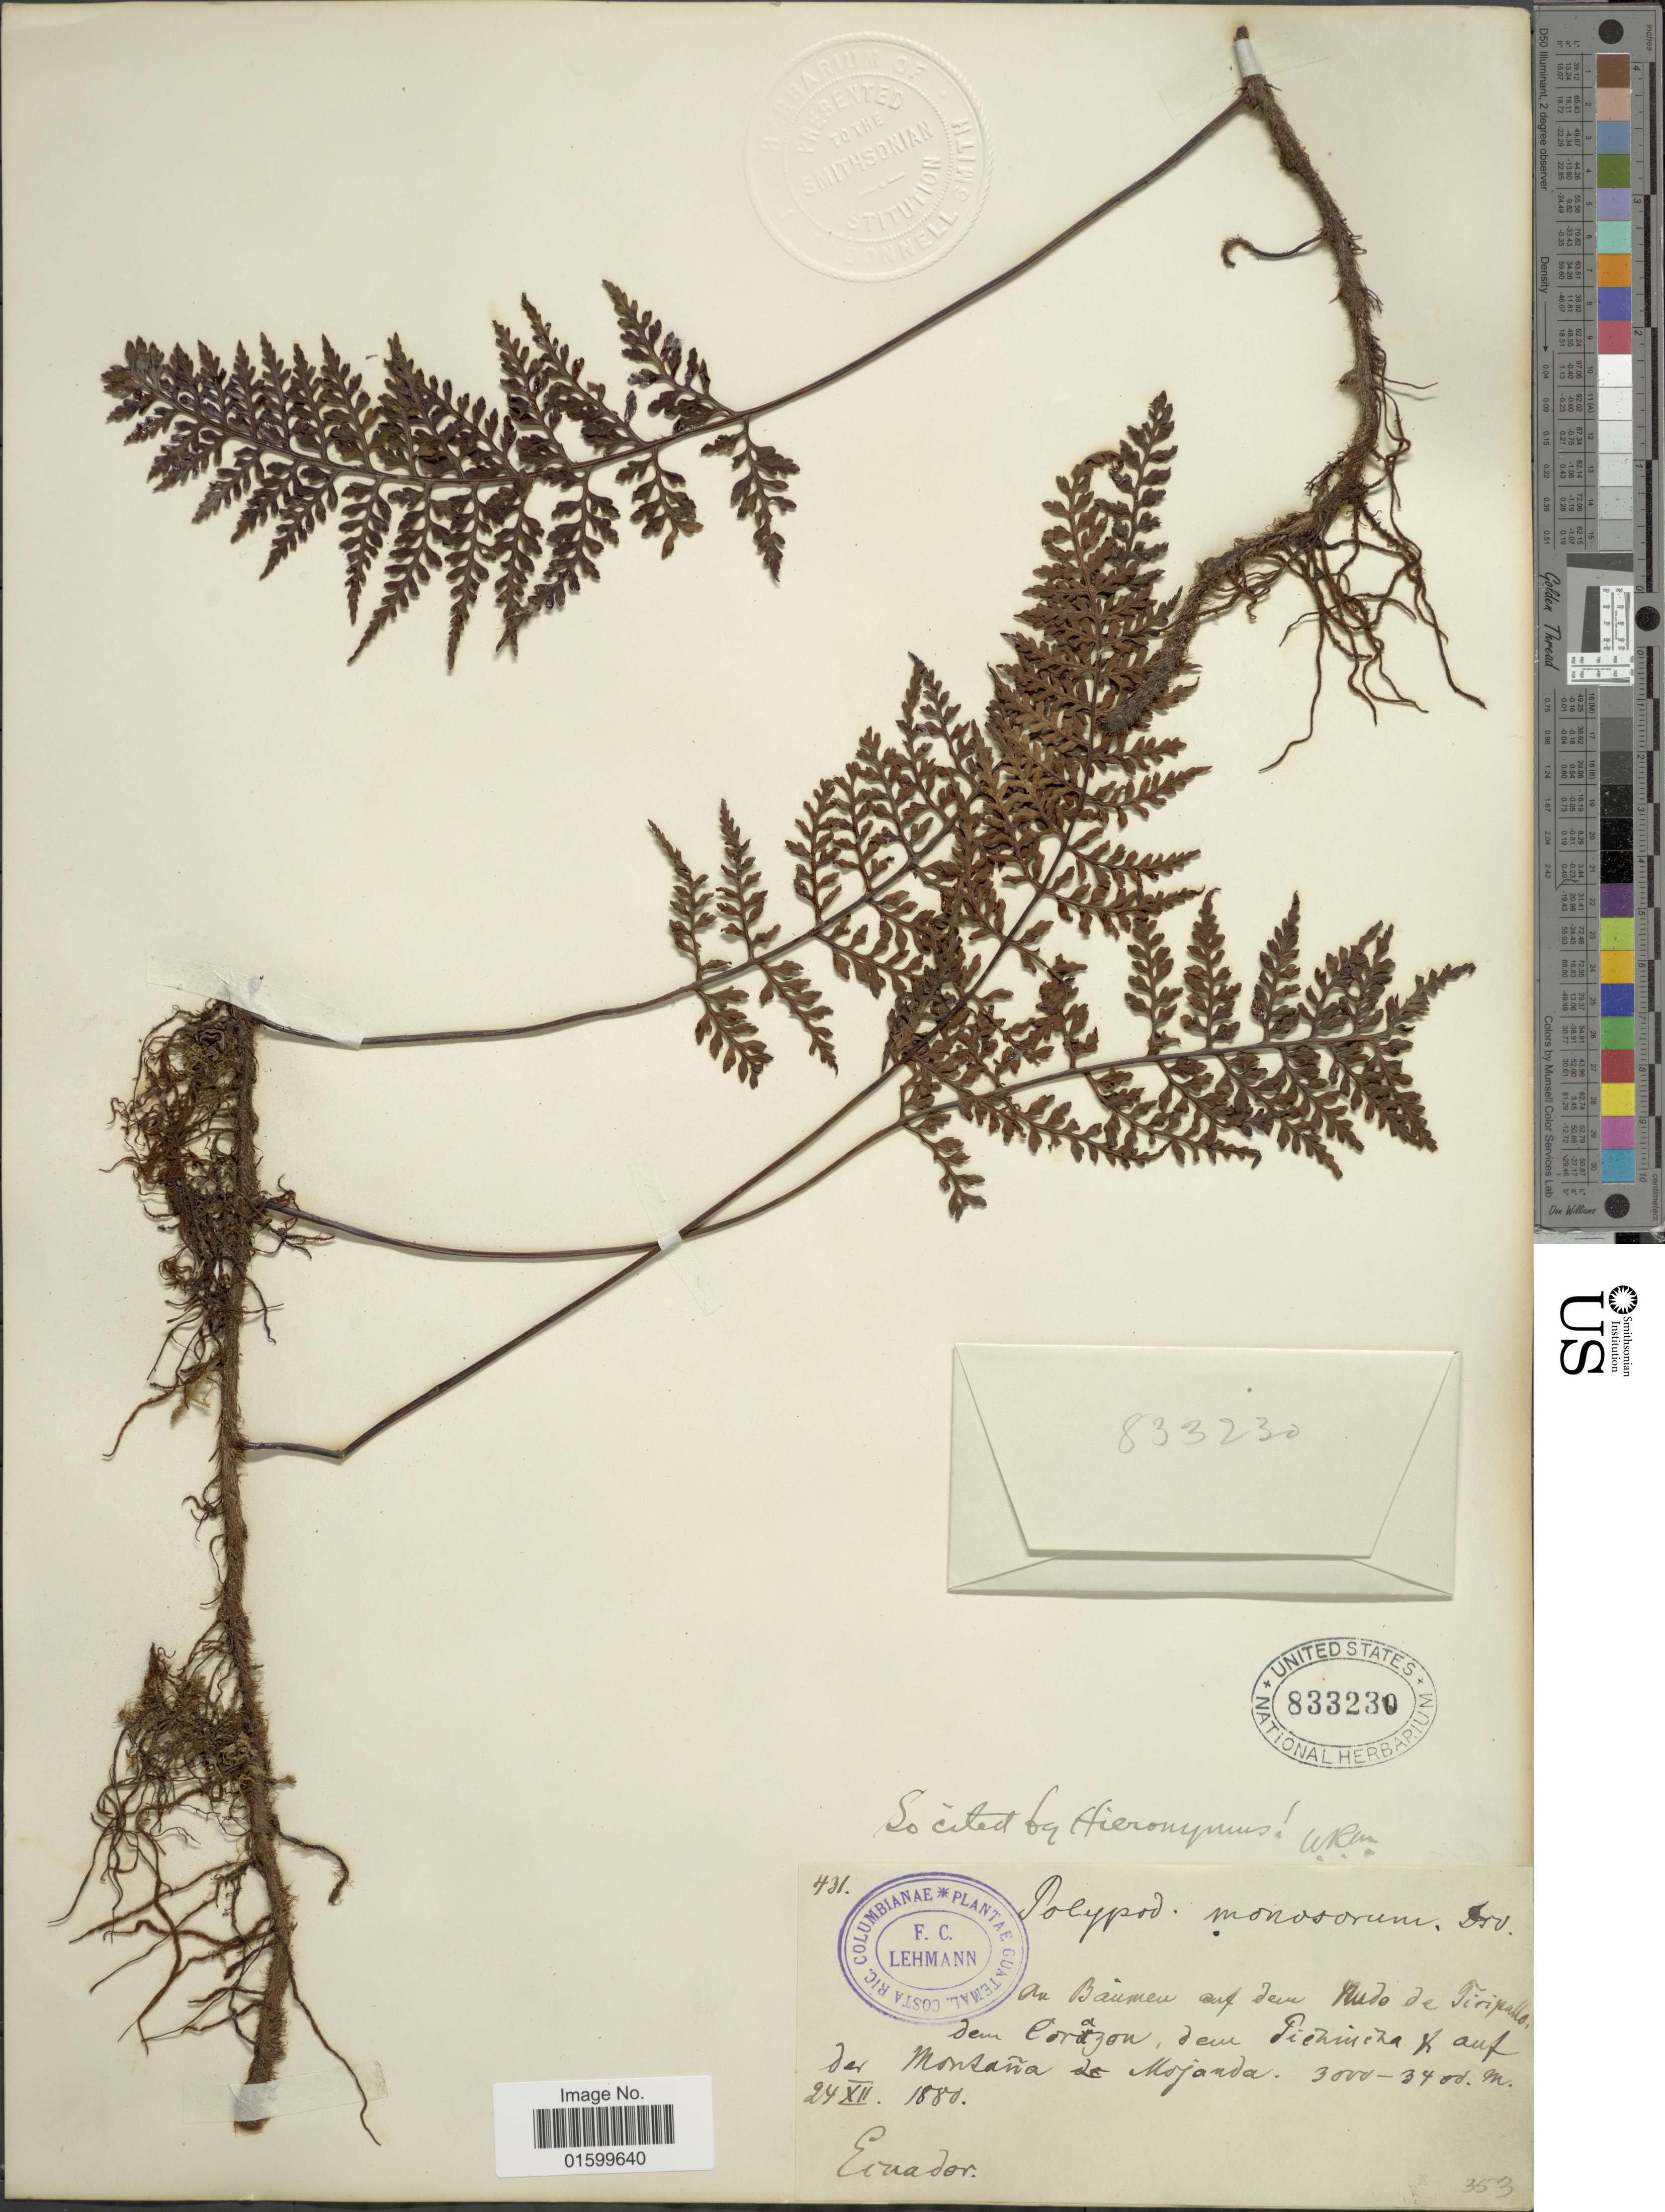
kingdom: Plantae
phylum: Tracheophyta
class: Polypodiopsida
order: Polypodiales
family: Polypodiaceae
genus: Pleopeltis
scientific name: Pleopeltis monosora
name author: (Desv.) A.R. Sm.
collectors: F. Lehman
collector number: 431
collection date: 1880-12-24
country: Ecuador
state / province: Pichincha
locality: An Baumen auf dem Nudo de Tiripallo, dem Corazon, dem Pichincha auf der Montana de Mojanda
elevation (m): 3000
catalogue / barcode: US 833230